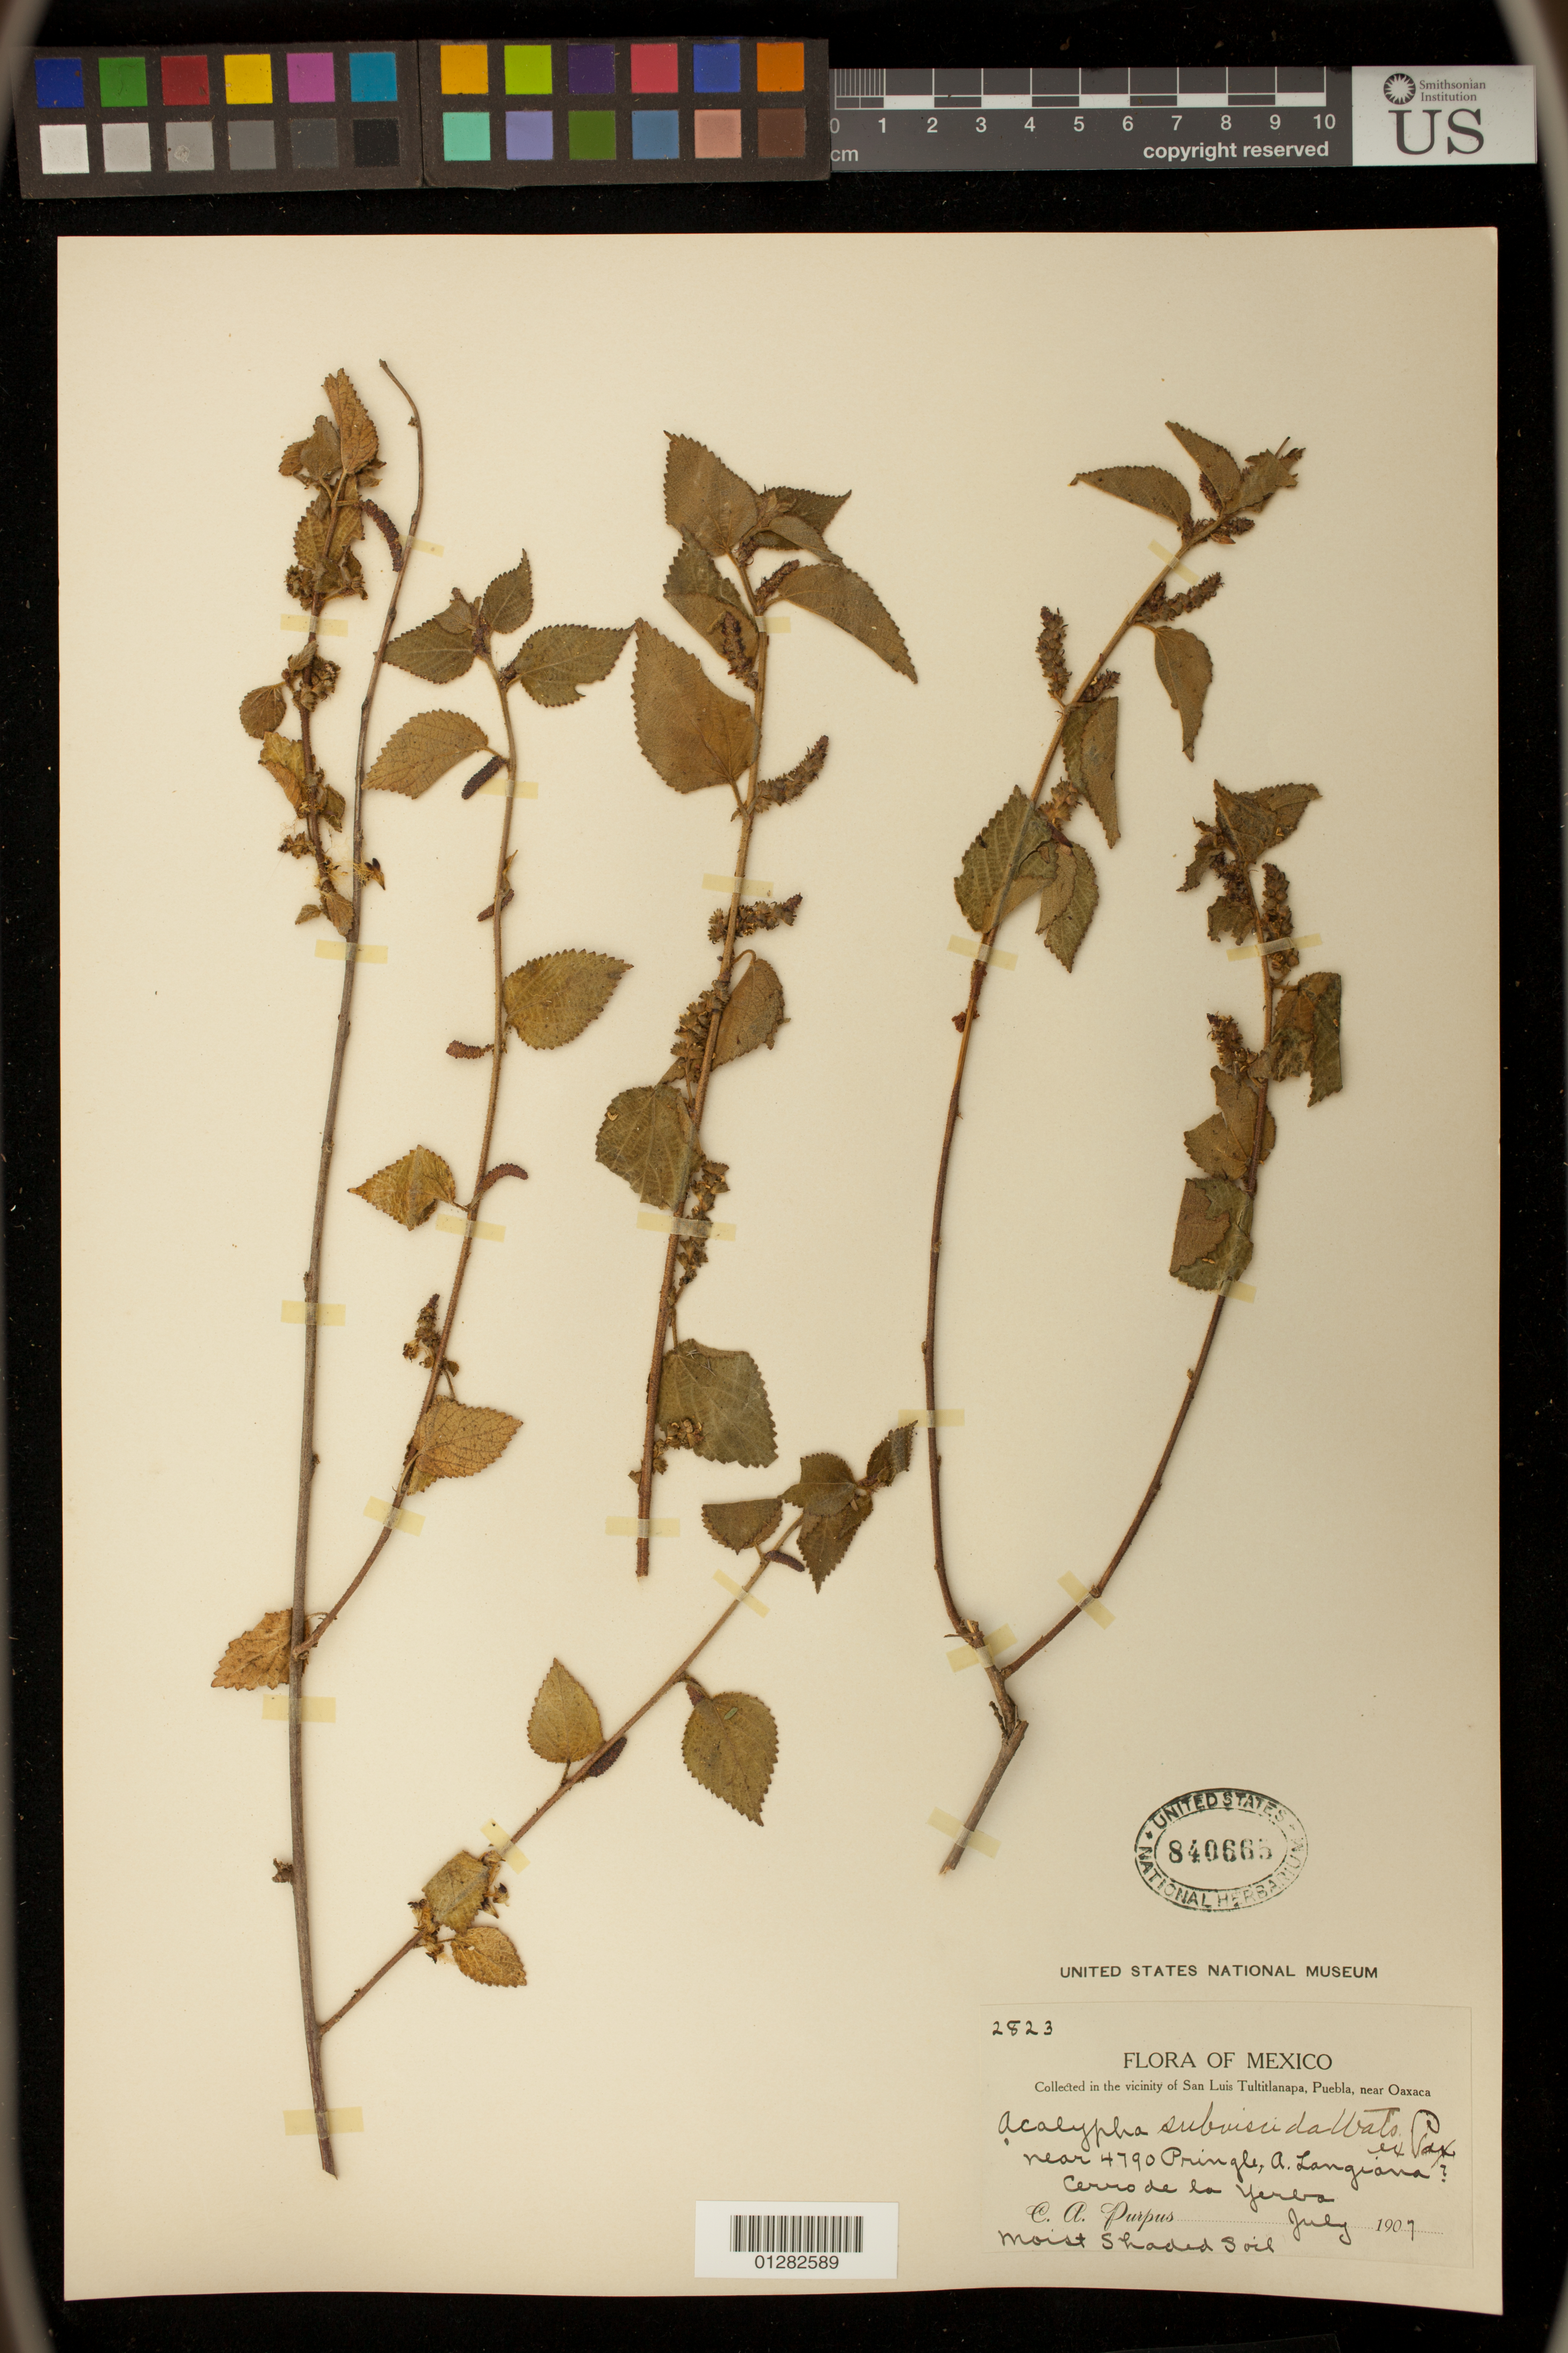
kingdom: Plantae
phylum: Tracheophyta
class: Magnoliopsida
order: Malpighiales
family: Euphorbiaceae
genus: Acalypha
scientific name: Acalypha subviscida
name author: S. Watson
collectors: Bro. G. Arsène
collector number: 2823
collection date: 1907-07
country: Mexico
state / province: Puebla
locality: vicinity of San Luis Tultitlanapa, near Oaxaca. Near 4790 Pingle, A. Langiana? Cerro de la Yerba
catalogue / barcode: US 840665